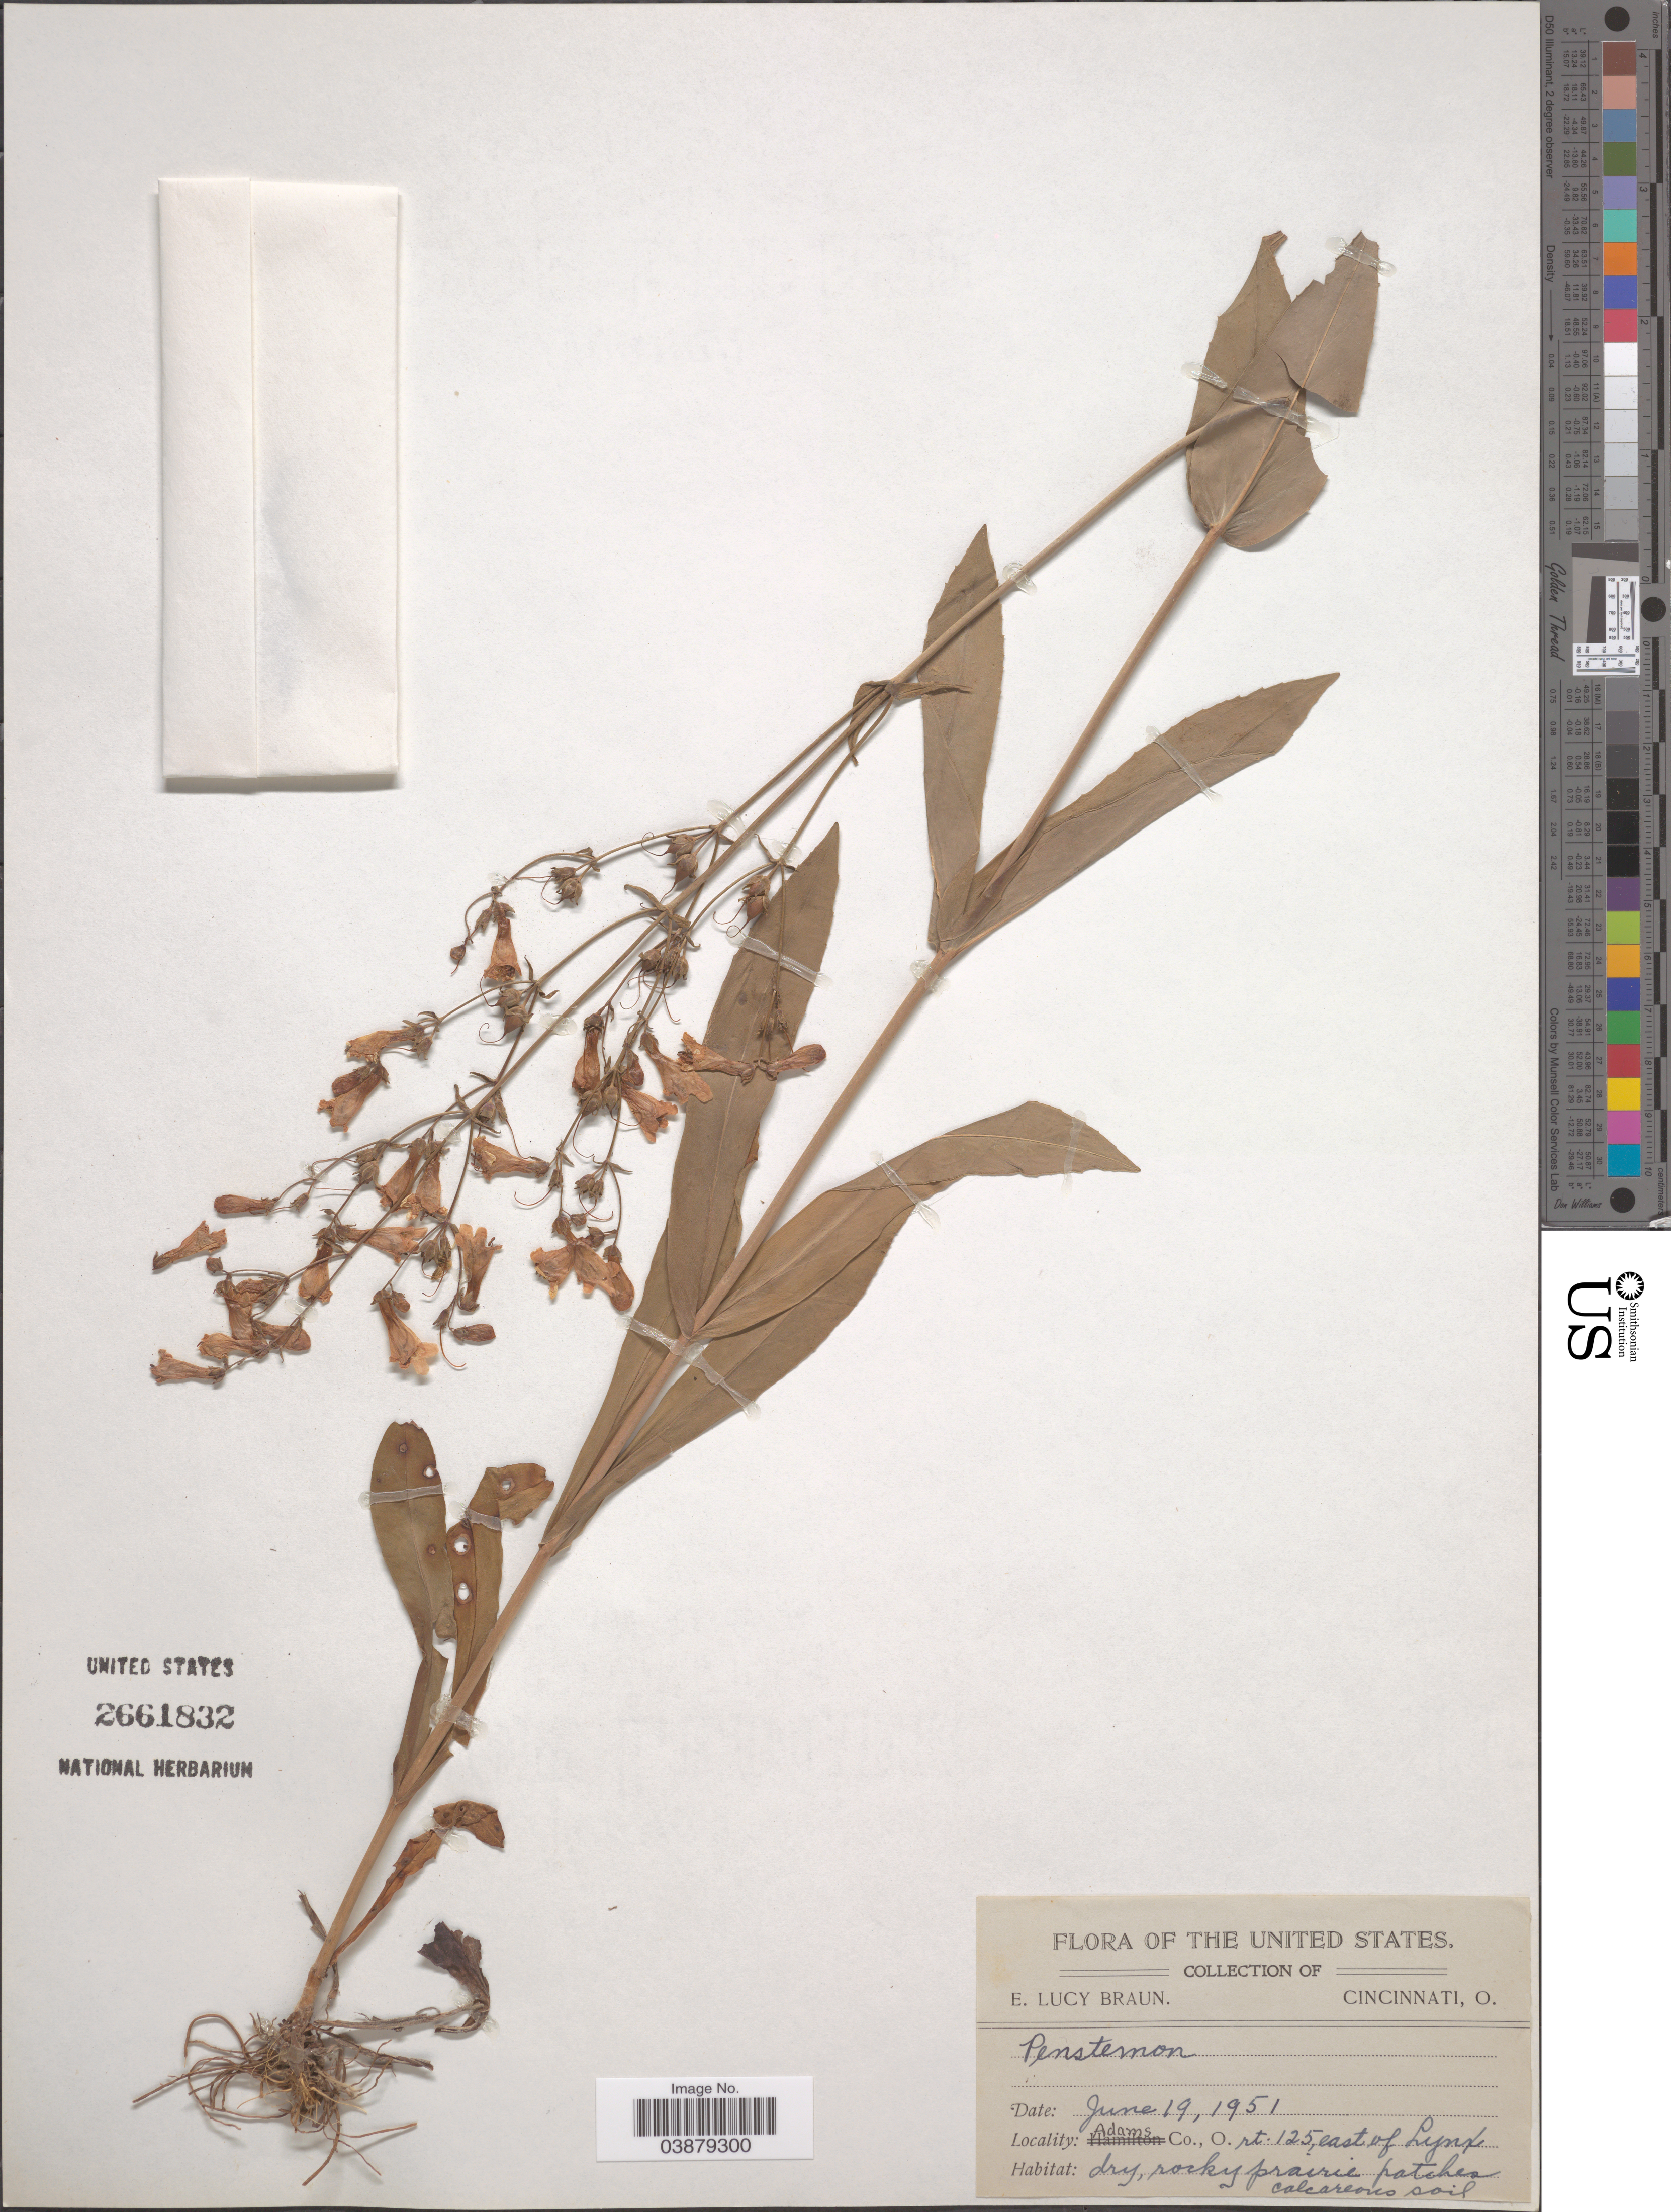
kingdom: Plantae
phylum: Tracheophyta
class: Magnoliopsida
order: Lamiales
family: Plantaginaceae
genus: Penstemon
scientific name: Penstemon sp.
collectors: E. L. Braun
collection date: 1951-06-19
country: United States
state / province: Ohio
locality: Adams Co., rt. 125, east of Lynx.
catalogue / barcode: US 2661832